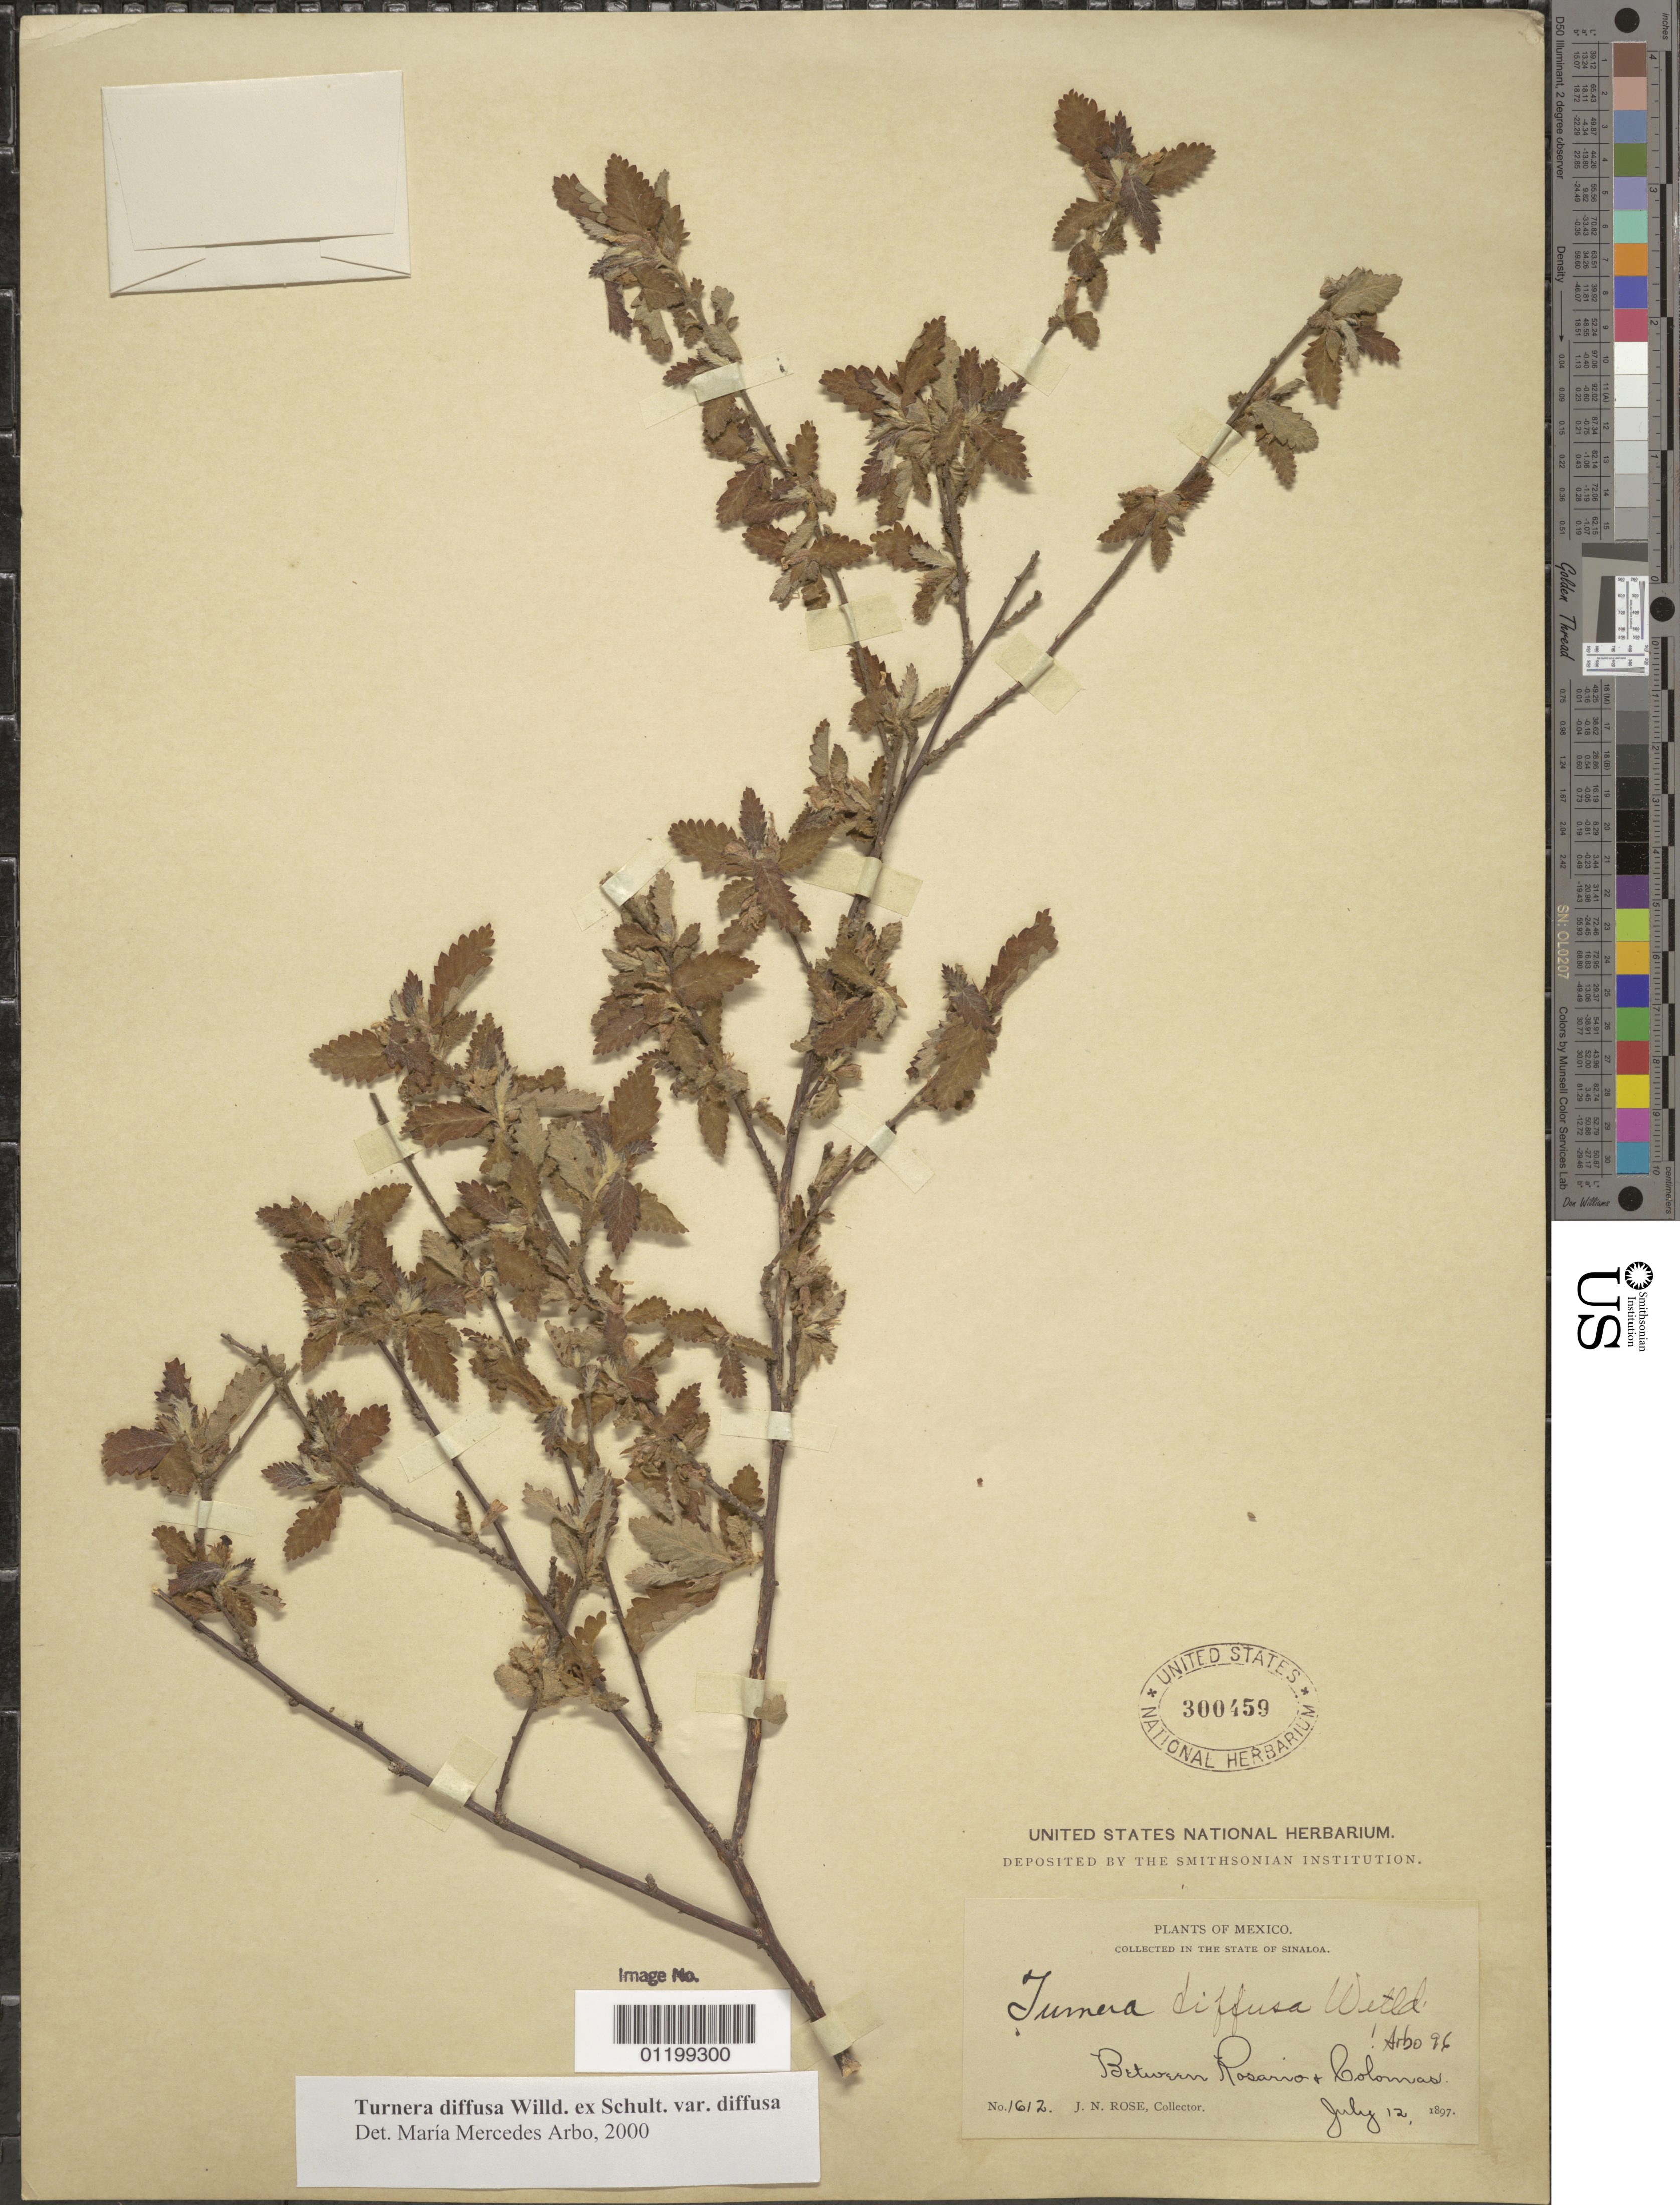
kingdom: Plantae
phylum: Tracheophyta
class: Magnoliopsida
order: Malpighiales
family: Turneraceae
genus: Turnera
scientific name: Turnera diffusa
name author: Willd. ex Schult.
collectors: J. N. Rose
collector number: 1612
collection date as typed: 12 Jul 1897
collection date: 1897-07-12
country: Mexico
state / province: Sinaloa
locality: Between Rosario & Colomas.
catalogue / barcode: US 300459